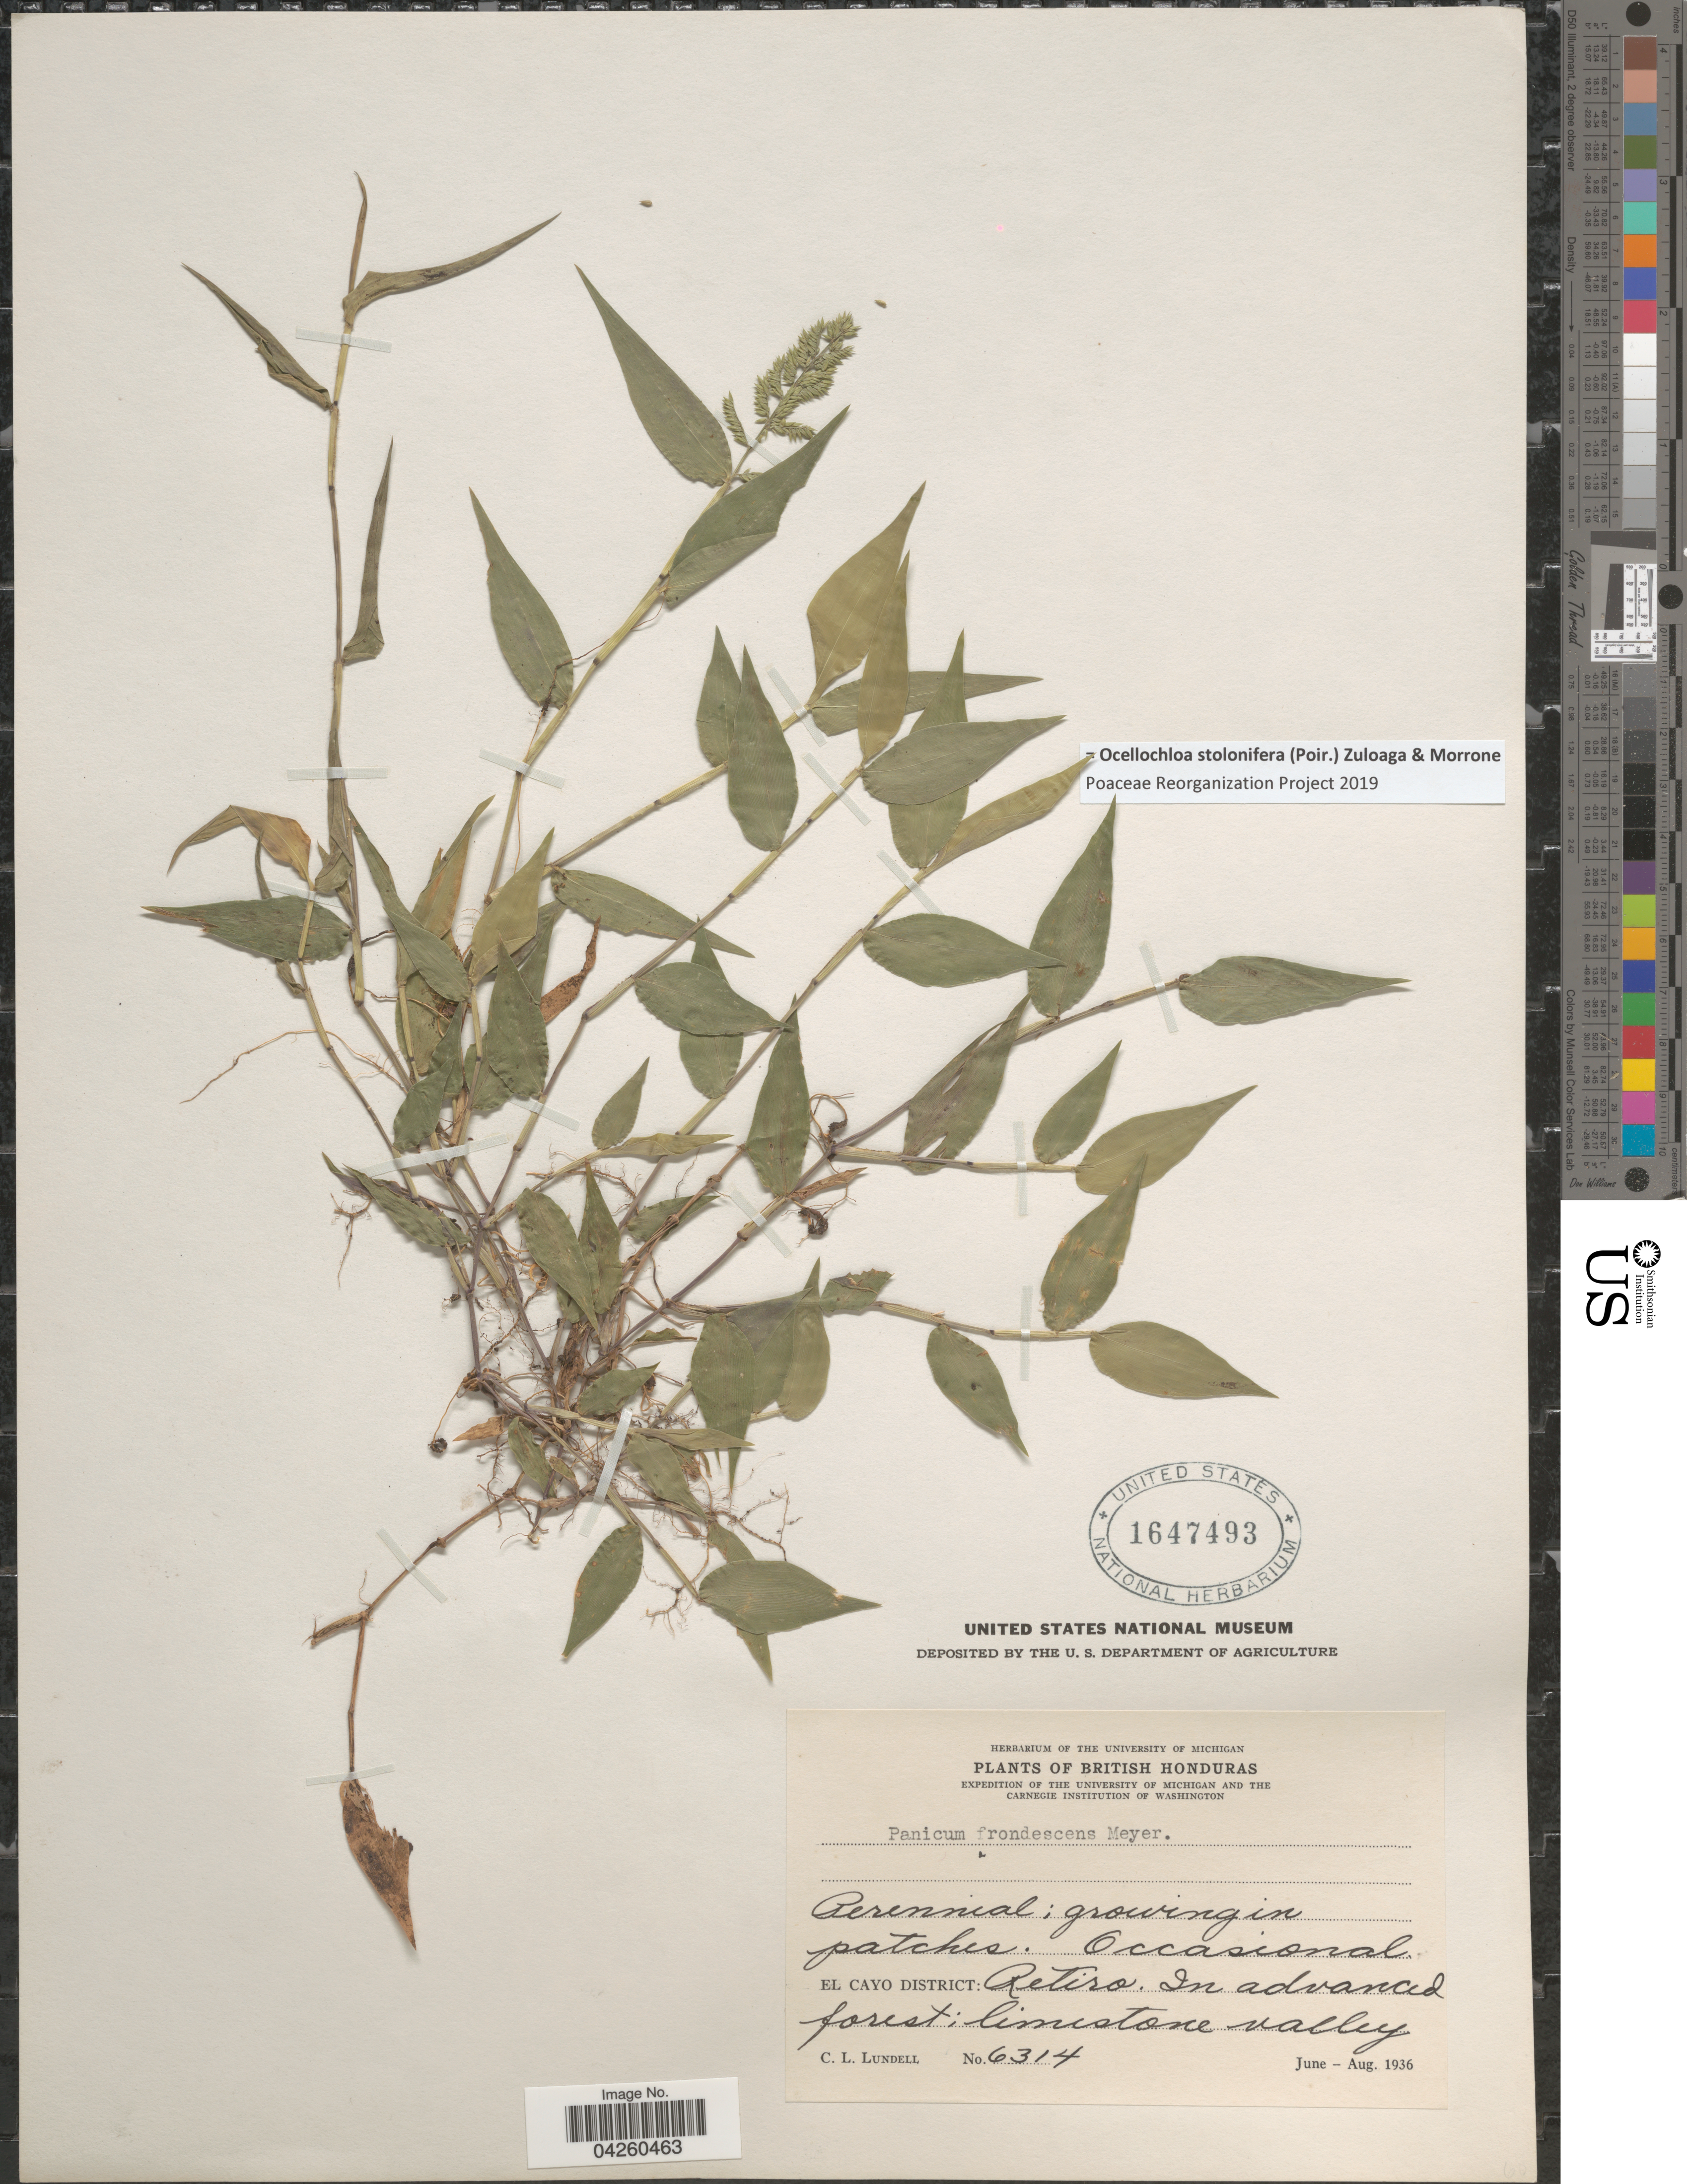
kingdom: Plantae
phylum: Tracheophyta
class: Liliopsida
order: Poales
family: Poaceae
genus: Ocellochloa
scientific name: Ocellochloa stolonifera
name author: (Poir.) Zuloaga & Morrone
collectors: C. L. Lundell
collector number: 6314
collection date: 1936-06/1936-08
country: Belize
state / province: Cayo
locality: British Honduras. Expedition of the University of Michigan. El Cayo District: Retiro. In advanced forest; limestone valley.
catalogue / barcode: US 1647493